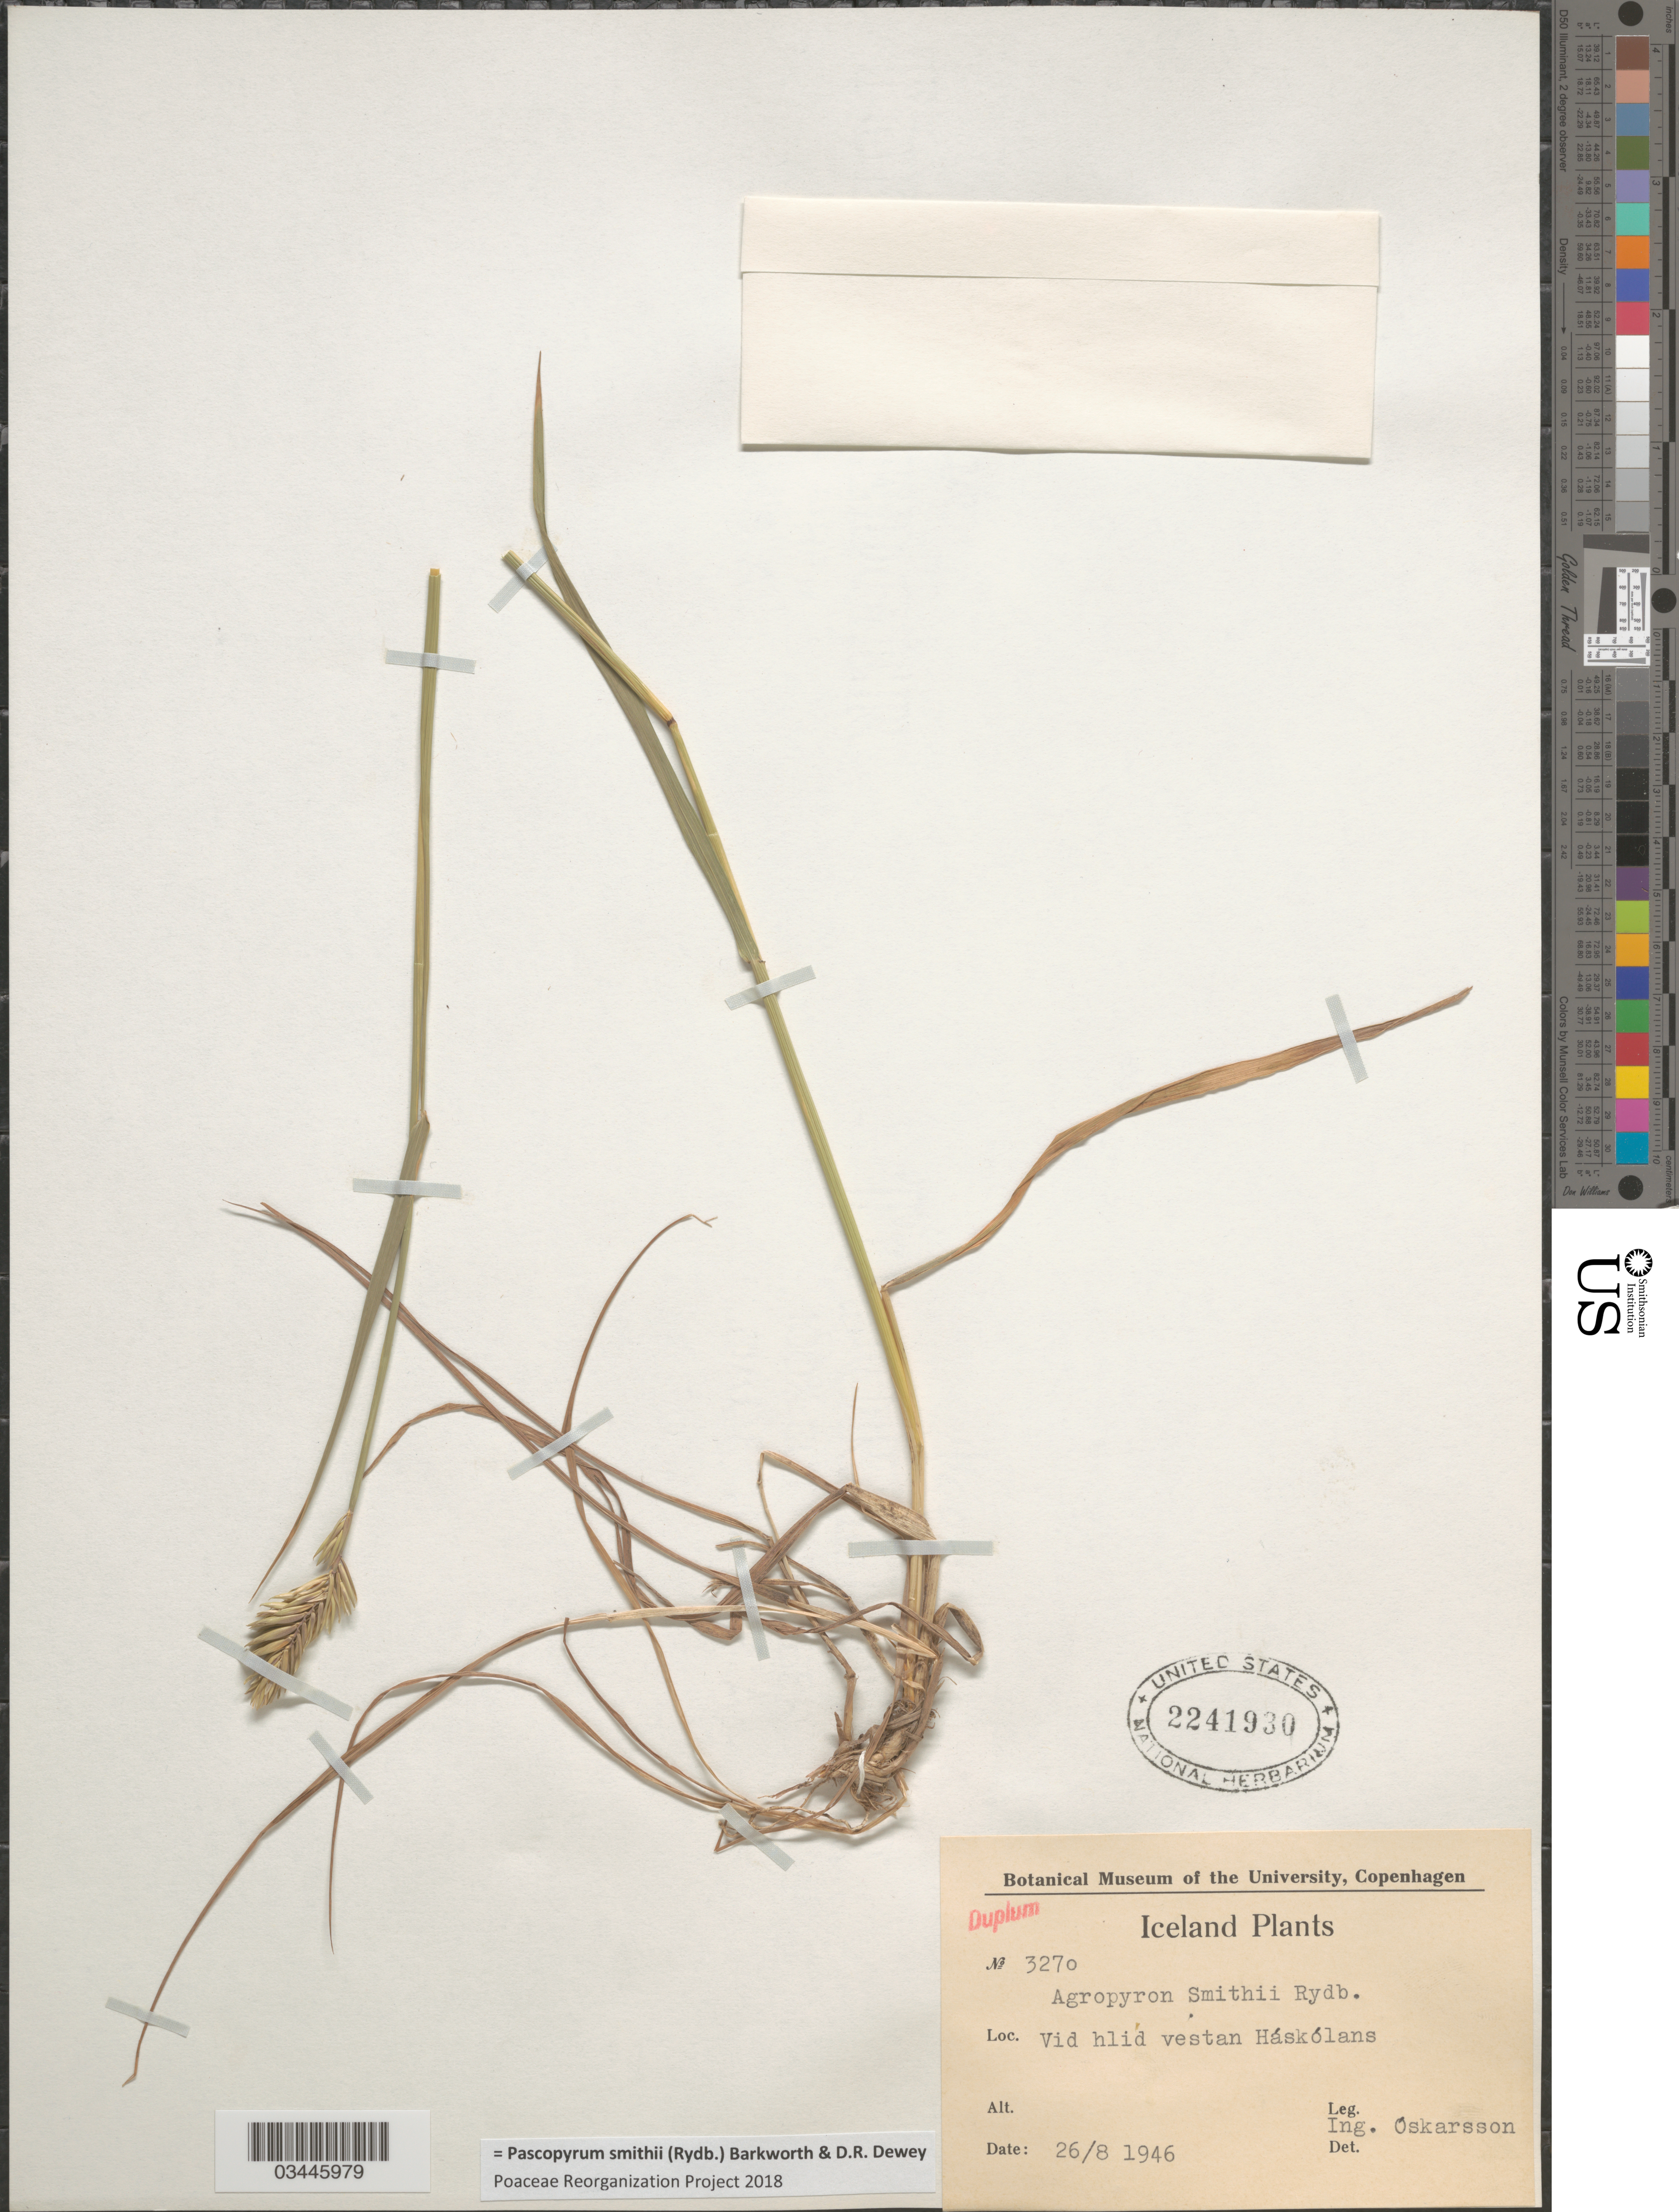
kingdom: Plantae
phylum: Tracheophyta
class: Liliopsida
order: Poales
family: Poaceae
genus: Pascopyrum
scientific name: Pascopyrum smithii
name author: (Rydb.) Barkworth & Dewey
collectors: I. Óskarsson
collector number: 3270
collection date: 1946-08-26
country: Iceland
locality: Vid hlid vestan Háskólans.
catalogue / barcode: US 2241930